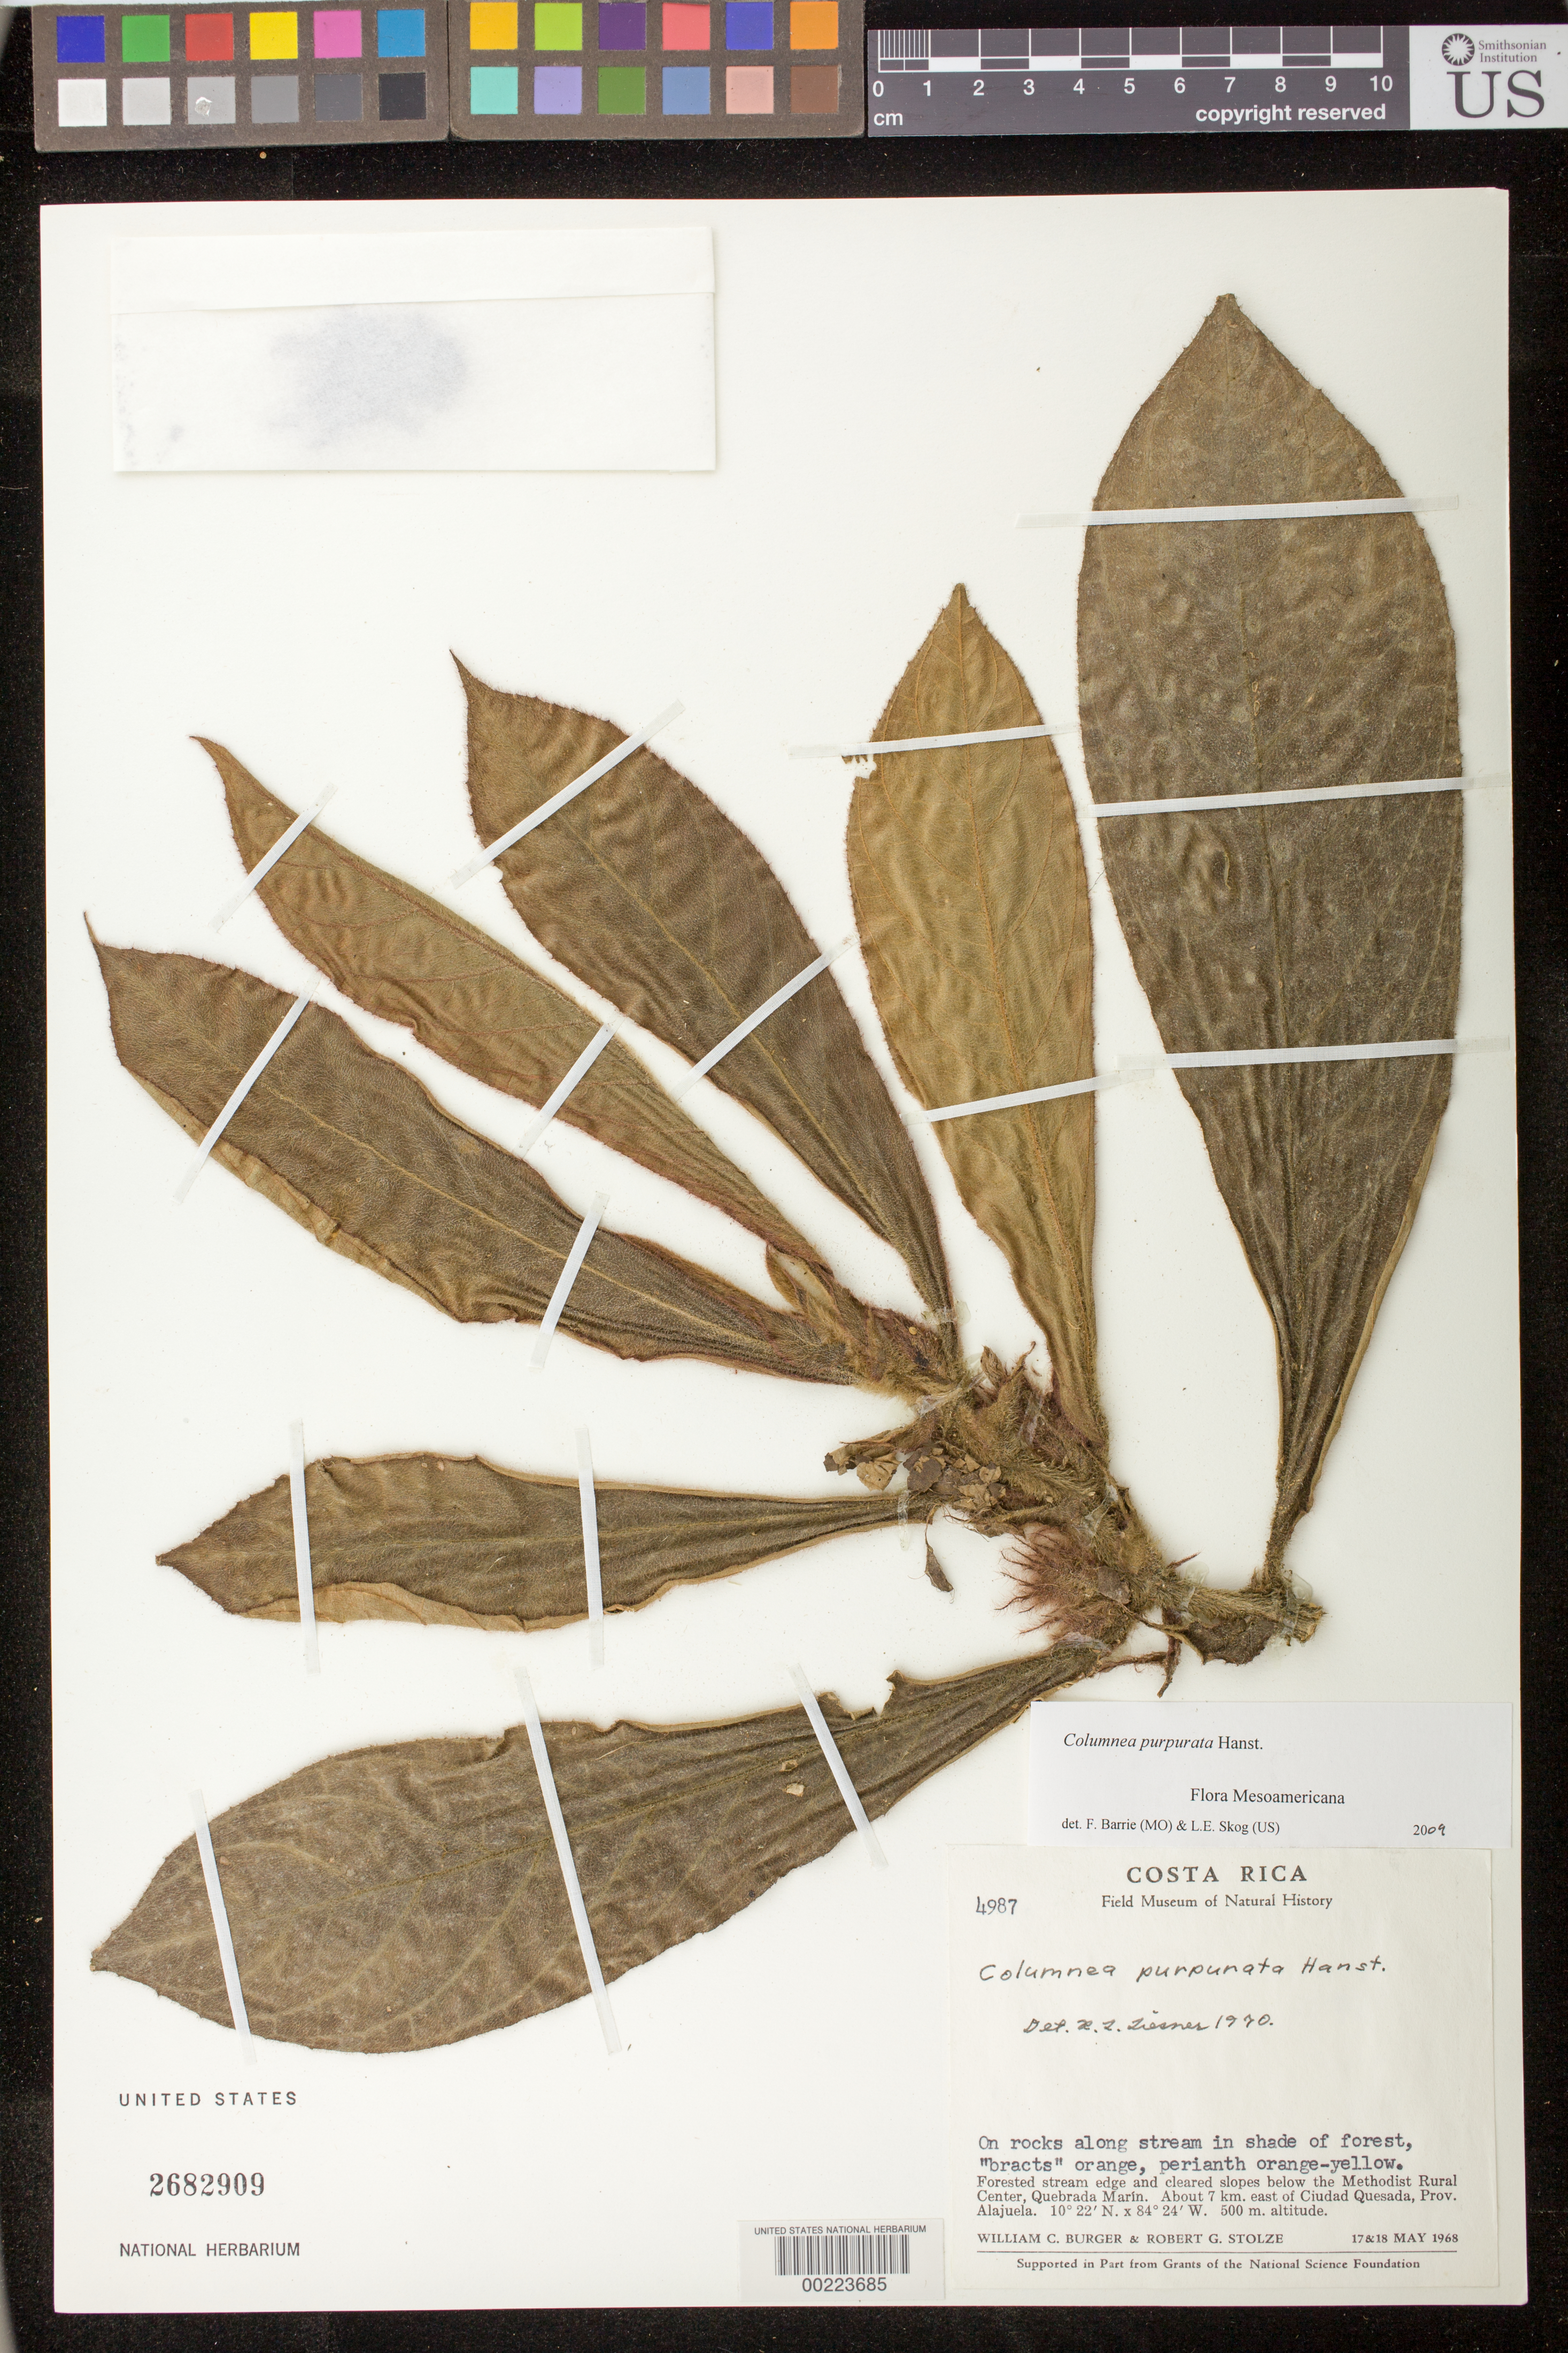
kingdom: Plantae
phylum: Tracheophyta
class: Magnoliopsida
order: Lamiales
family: Gesneriaceae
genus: Columnea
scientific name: Columnea purpurata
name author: Hanst.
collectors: W. Burger & R. G. Stolze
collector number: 4987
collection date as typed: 17-18 May 1968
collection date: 1968-05-17/1968-05-18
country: Costa Rica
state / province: Alajuela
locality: Below the Methodist Rural Center, Quebrada Marin, about 7 km E of Ciudad Quesada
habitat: Forested stream edge and cleared slopes; on rocks along stream in shade of forest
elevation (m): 500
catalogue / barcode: US 2682909